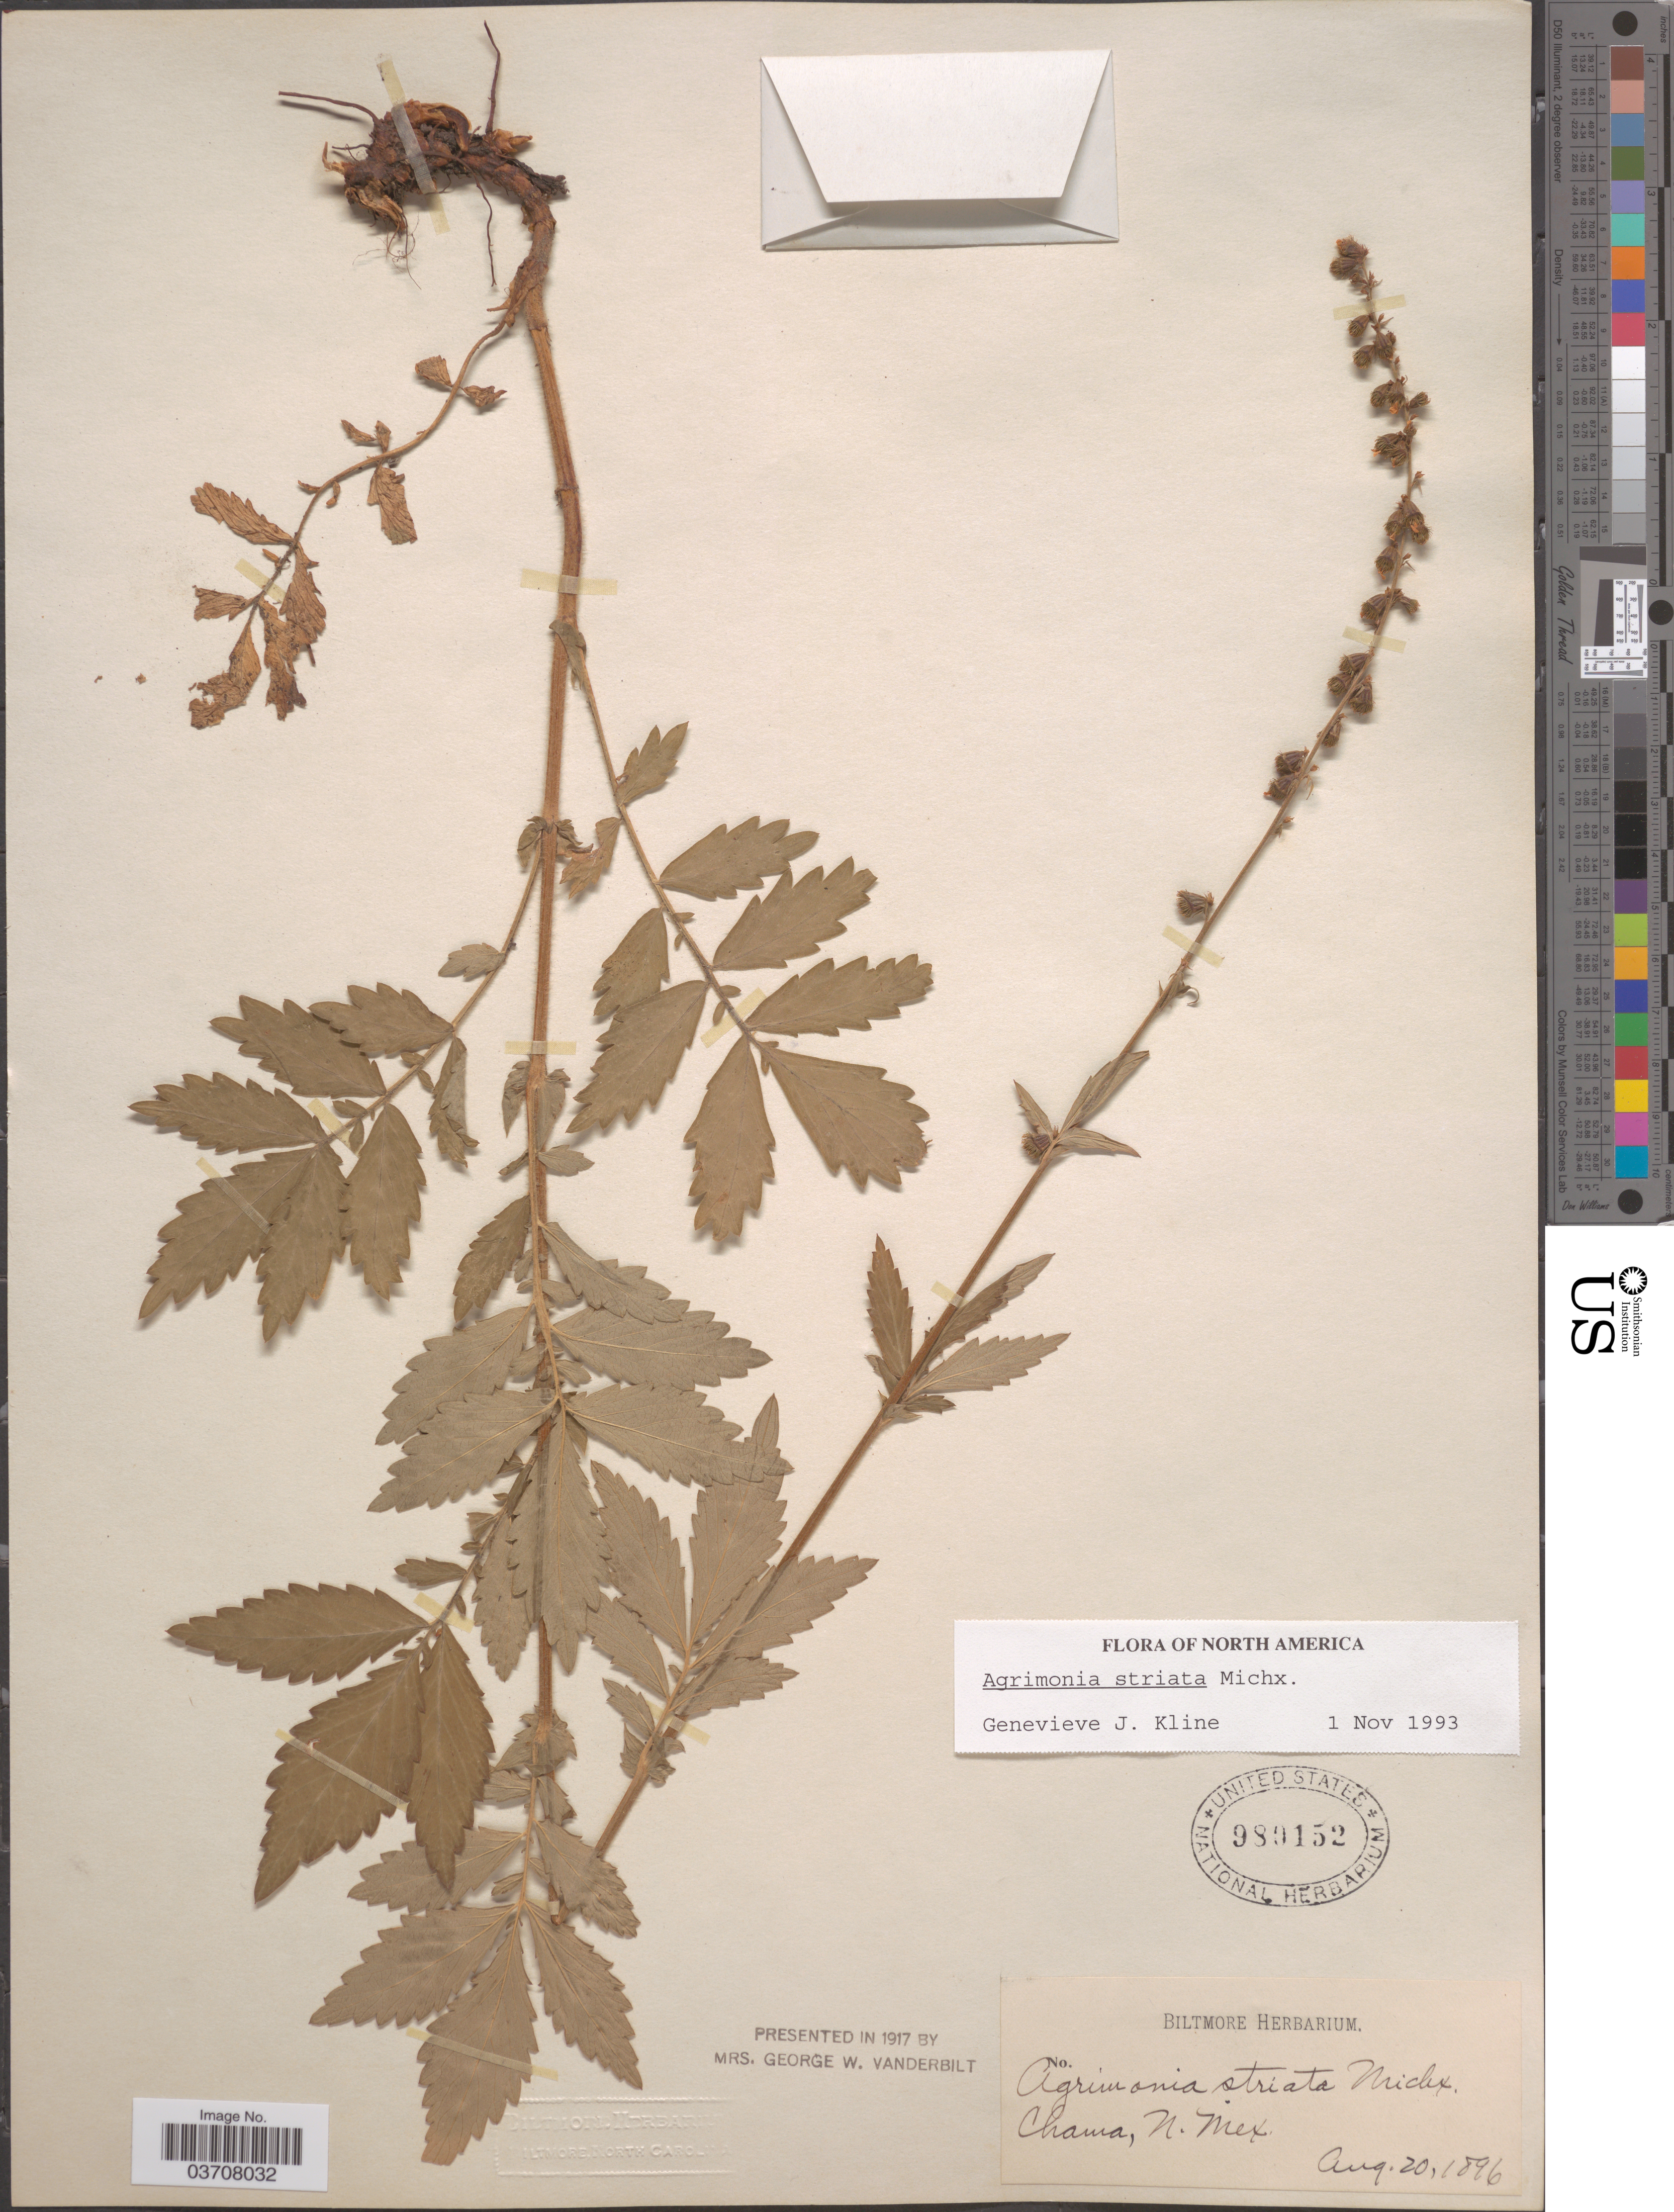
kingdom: Plantae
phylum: Tracheophyta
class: Magnoliopsida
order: Rosales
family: Rosaceae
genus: Agrimonia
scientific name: Agrimonia striata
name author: Michx.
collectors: ex herb. Biltmore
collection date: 1896-08-20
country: United States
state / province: New Mexico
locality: Chama.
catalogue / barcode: US 980152